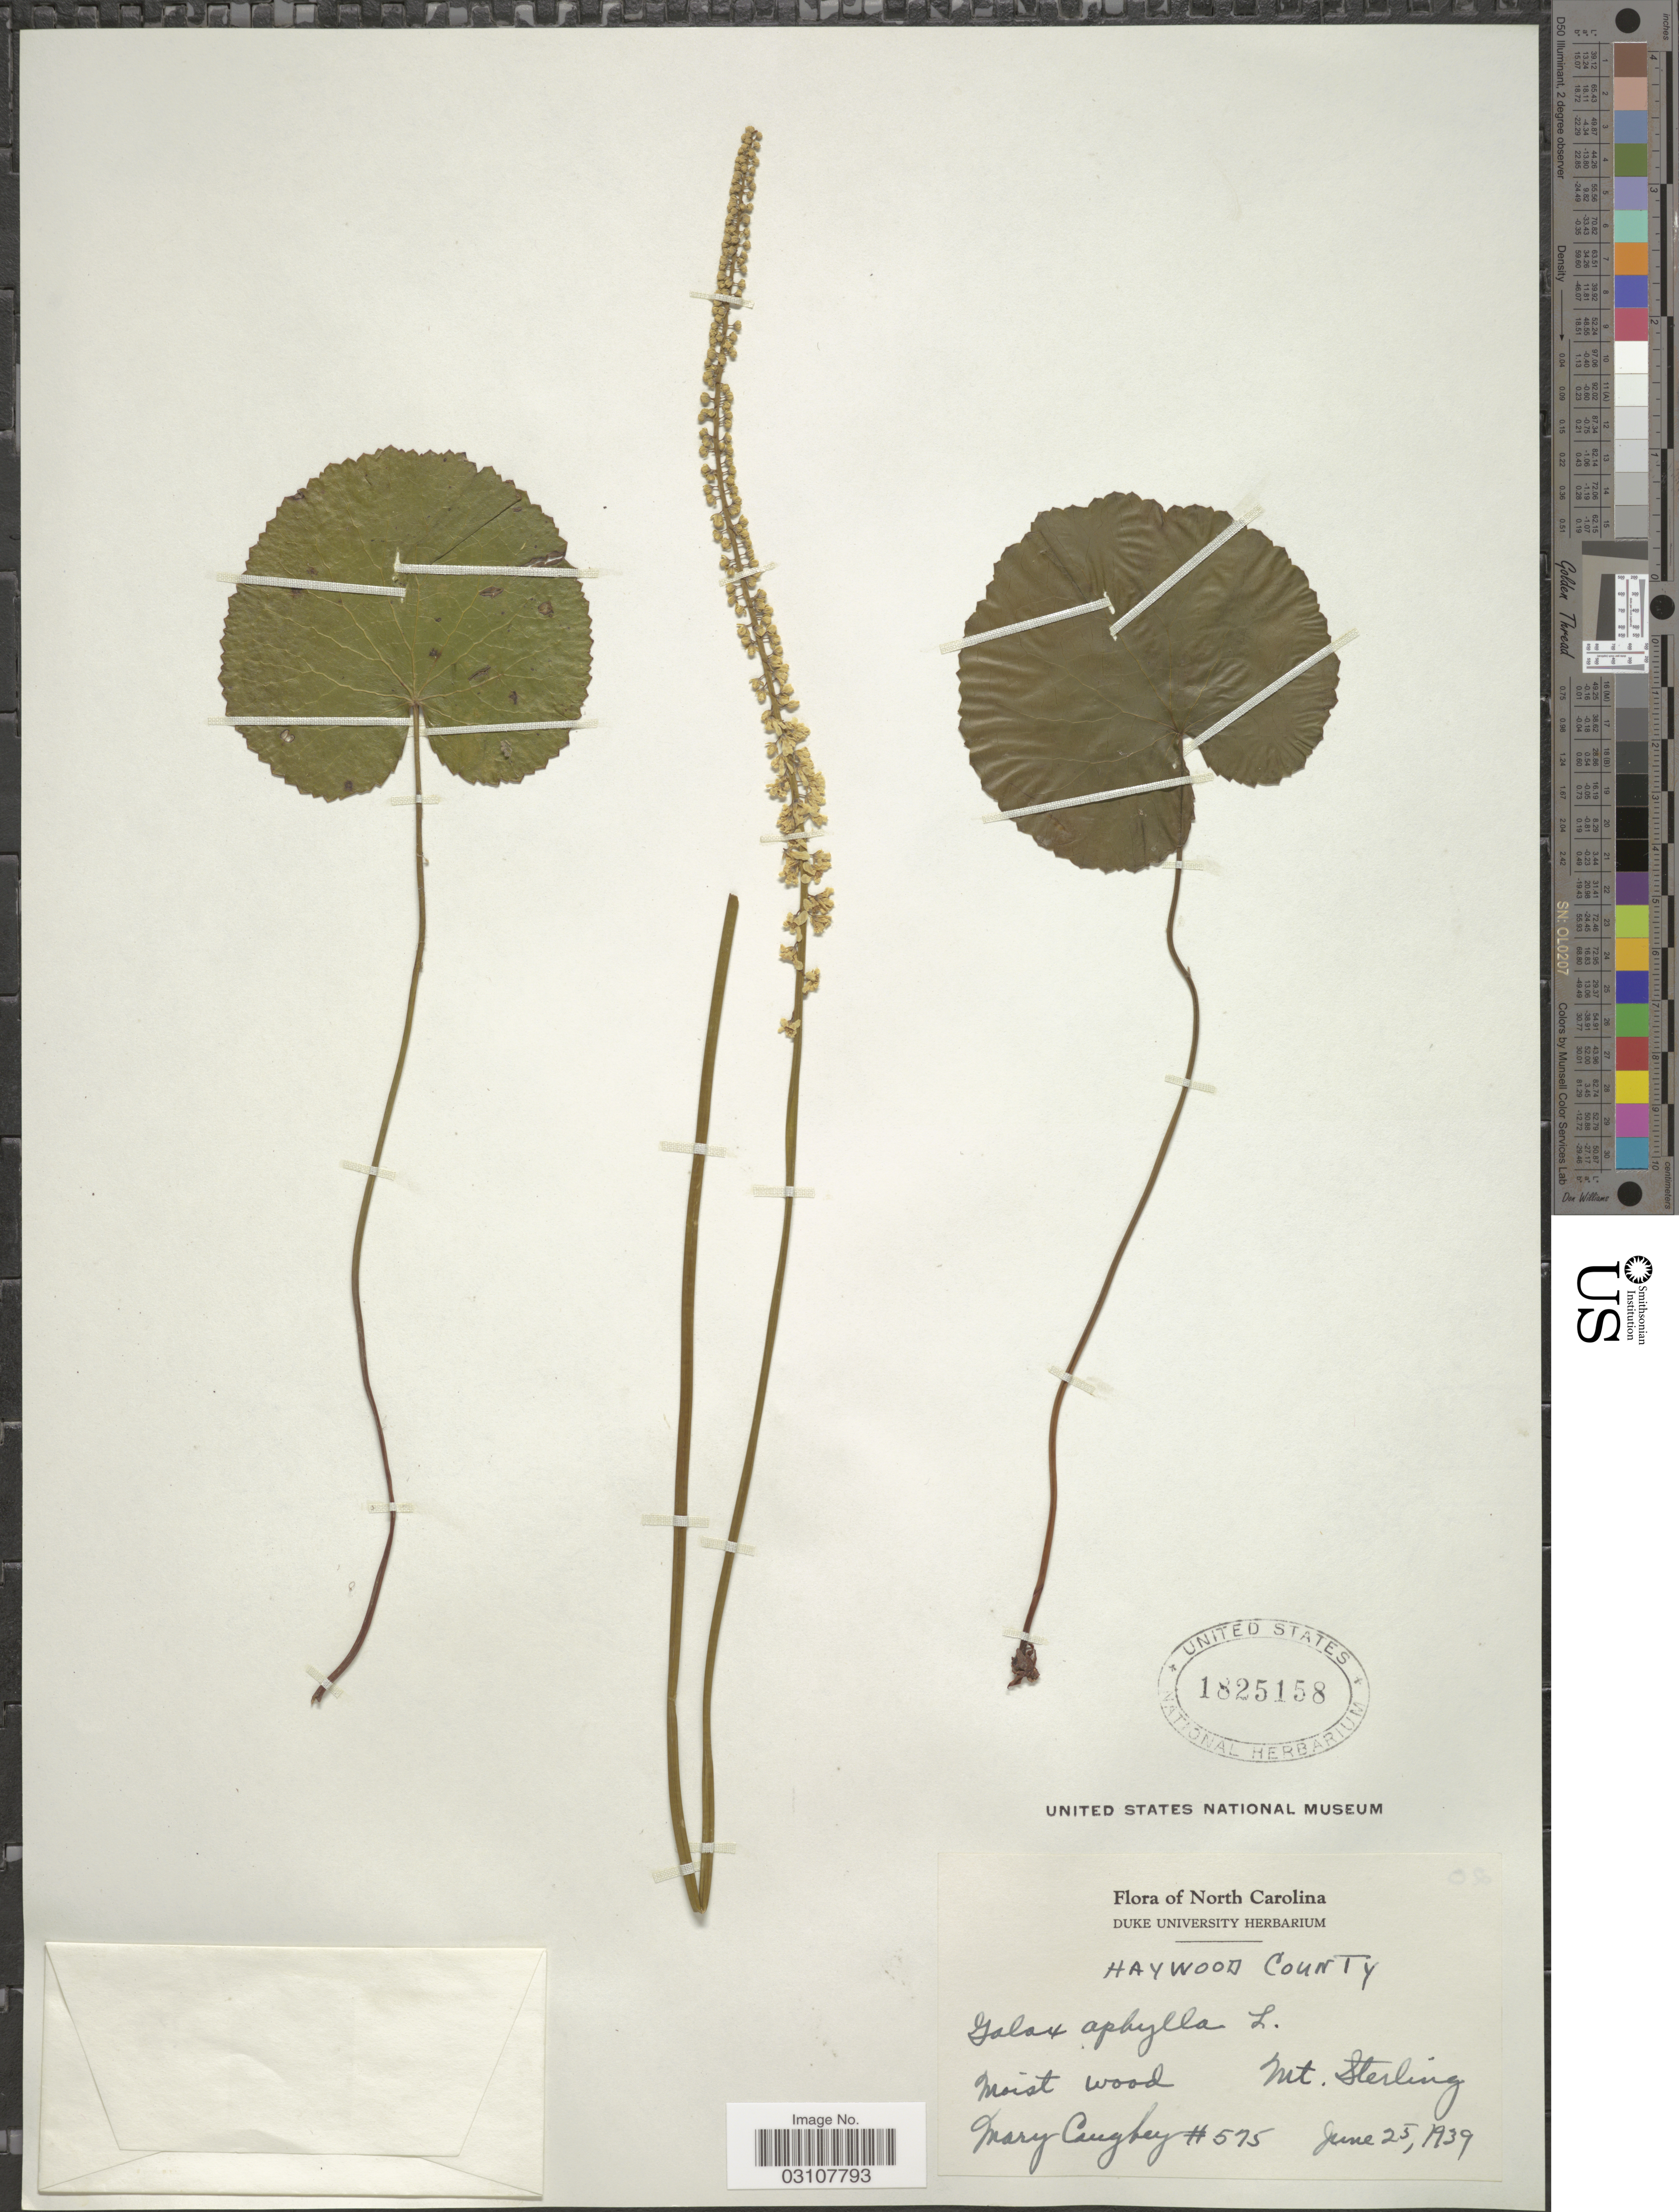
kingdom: Plantae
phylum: Tracheophyta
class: Magnoliopsida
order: Ericales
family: Diapensiaceae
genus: Galax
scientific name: Galax urceolata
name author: (Poir.) Brummitt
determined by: Gaynor, Michelle L., (FLAS), University of Florida (UNITED STATES)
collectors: M. Caughey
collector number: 575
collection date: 1939-06-25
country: United States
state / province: North Carolina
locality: Haywood County. Mt. Sterling.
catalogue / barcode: US 1825158